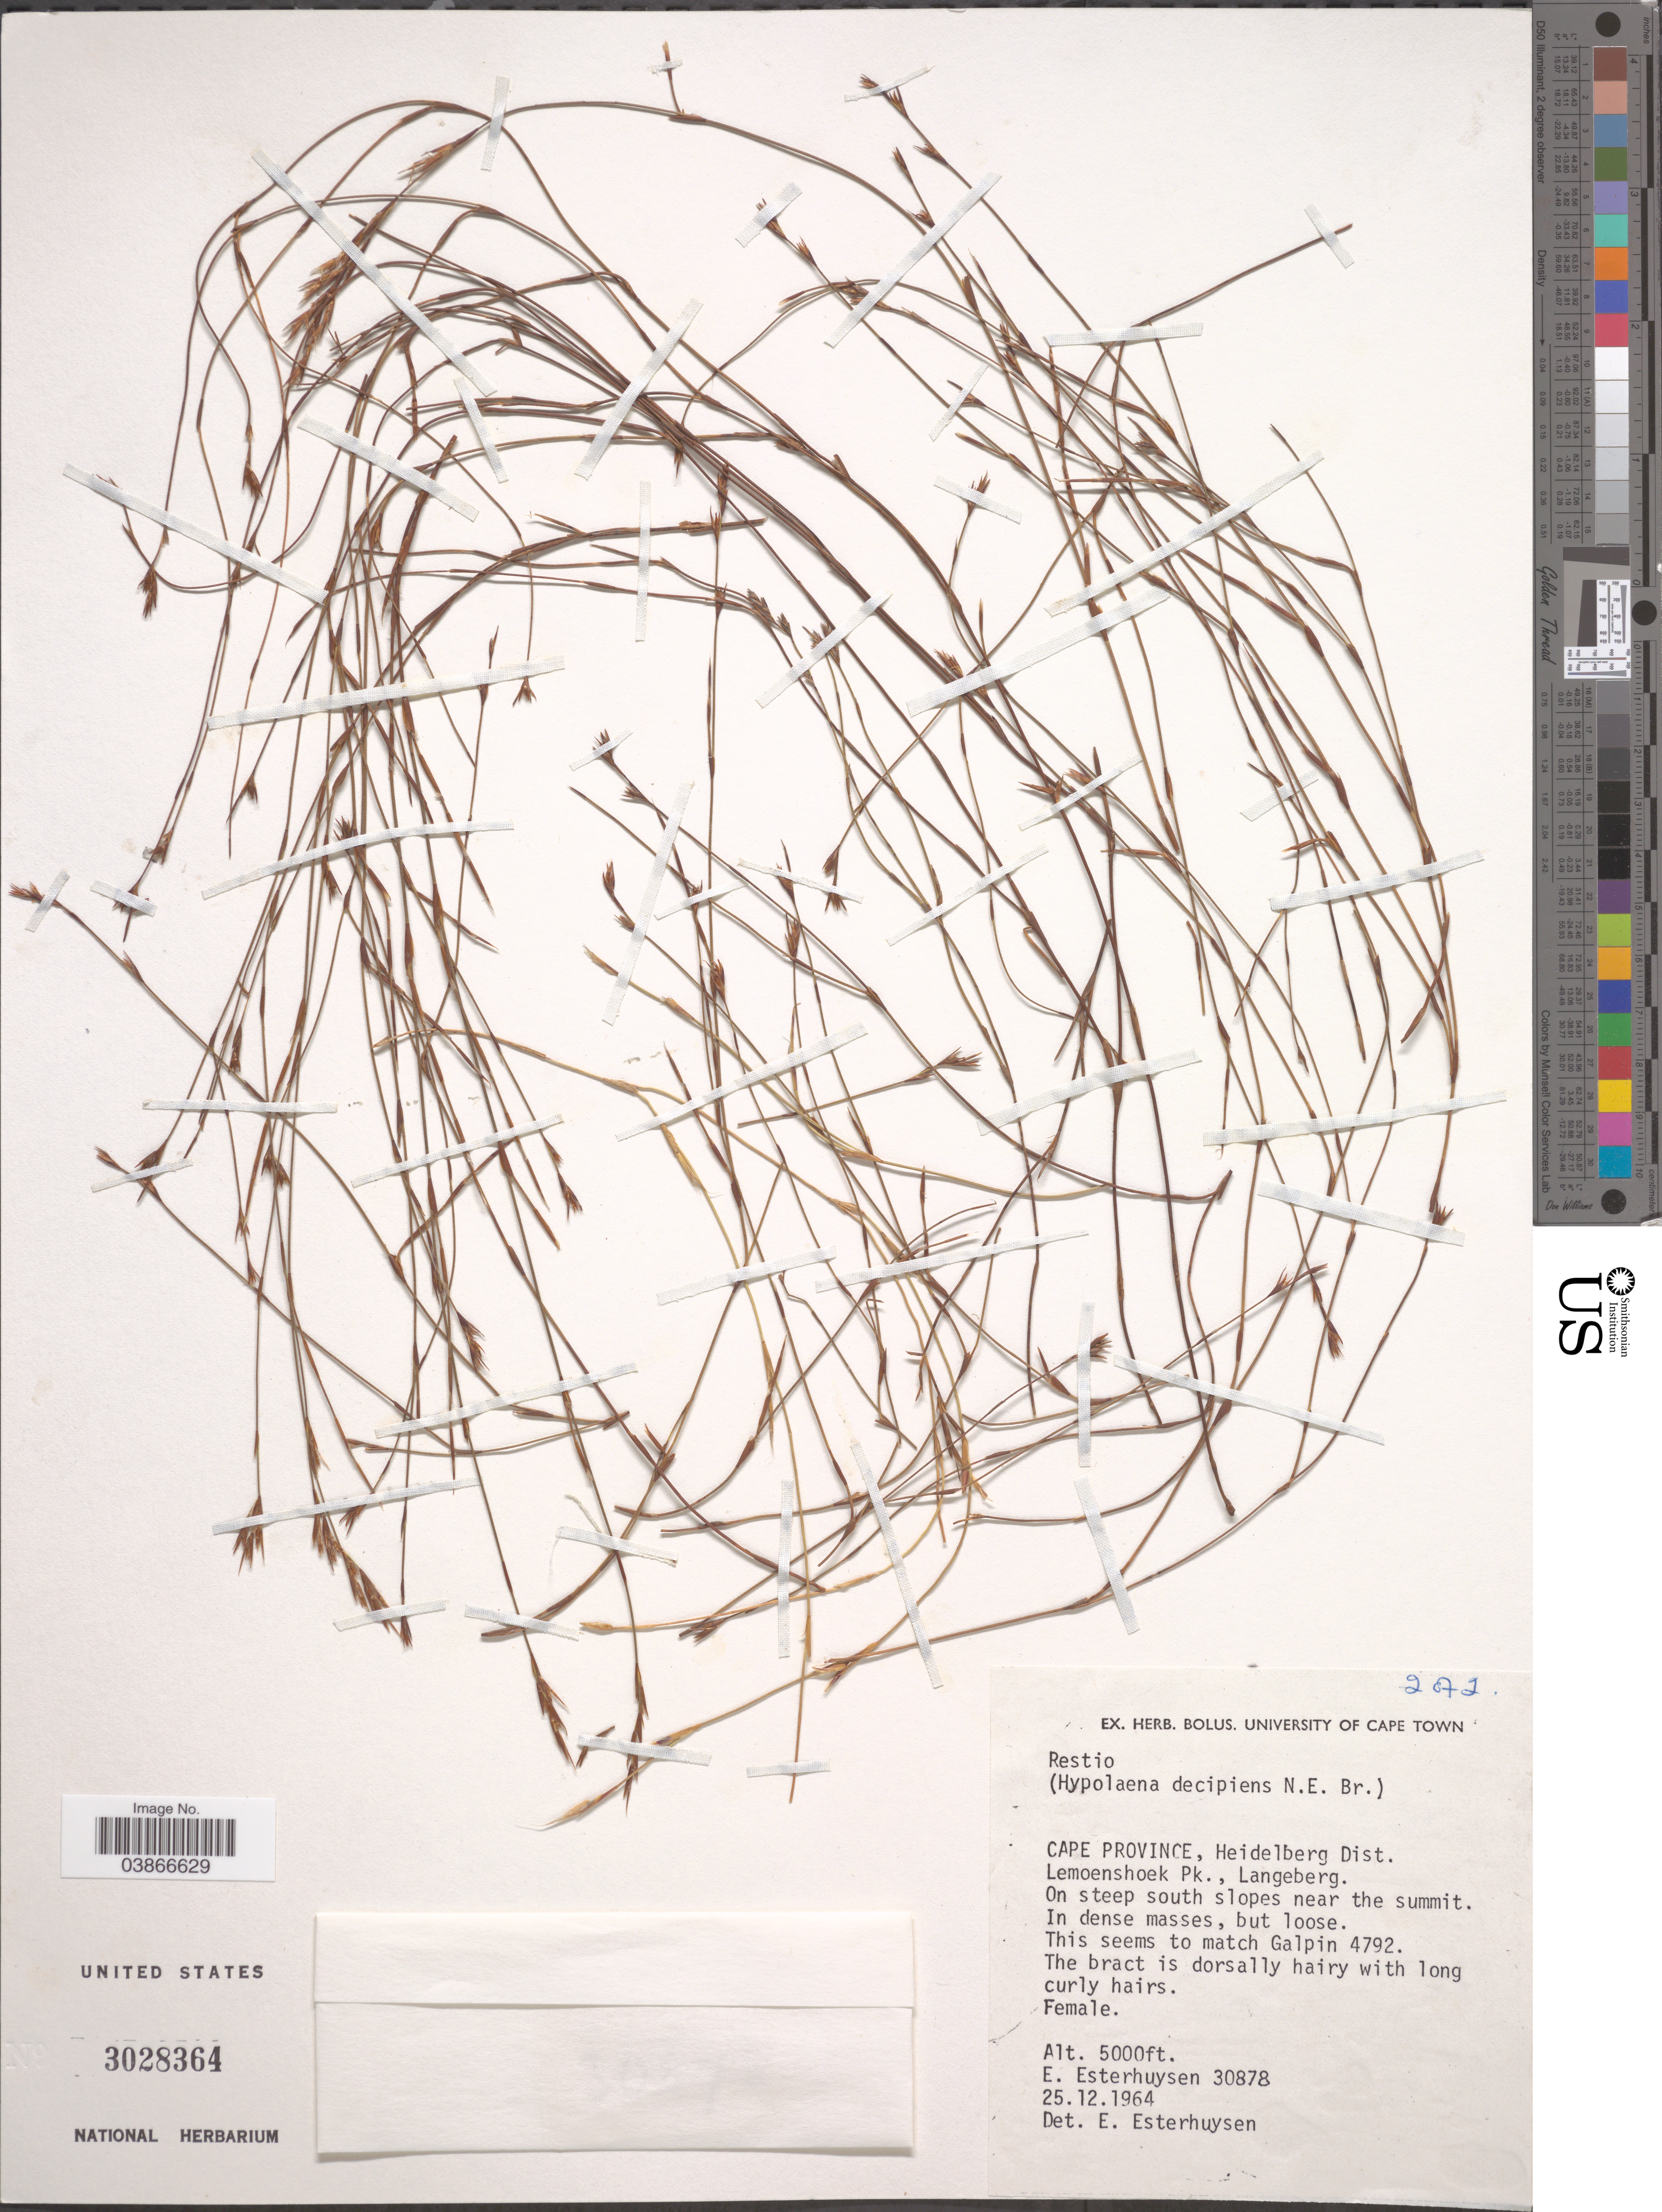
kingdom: Plantae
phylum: Tracheophyta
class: Liliopsida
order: Poales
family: Restionaceae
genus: Restio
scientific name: Restio decipiens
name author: (N.E. Br.) H.P. Linder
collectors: E. E. Esterhuysen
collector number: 30878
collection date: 1964-12-25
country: South Africa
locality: Heidelberg Dist. Lemoenshoek Pk., Langeberg. On steep south slopes near the summit.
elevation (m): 1524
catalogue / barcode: US 3028364